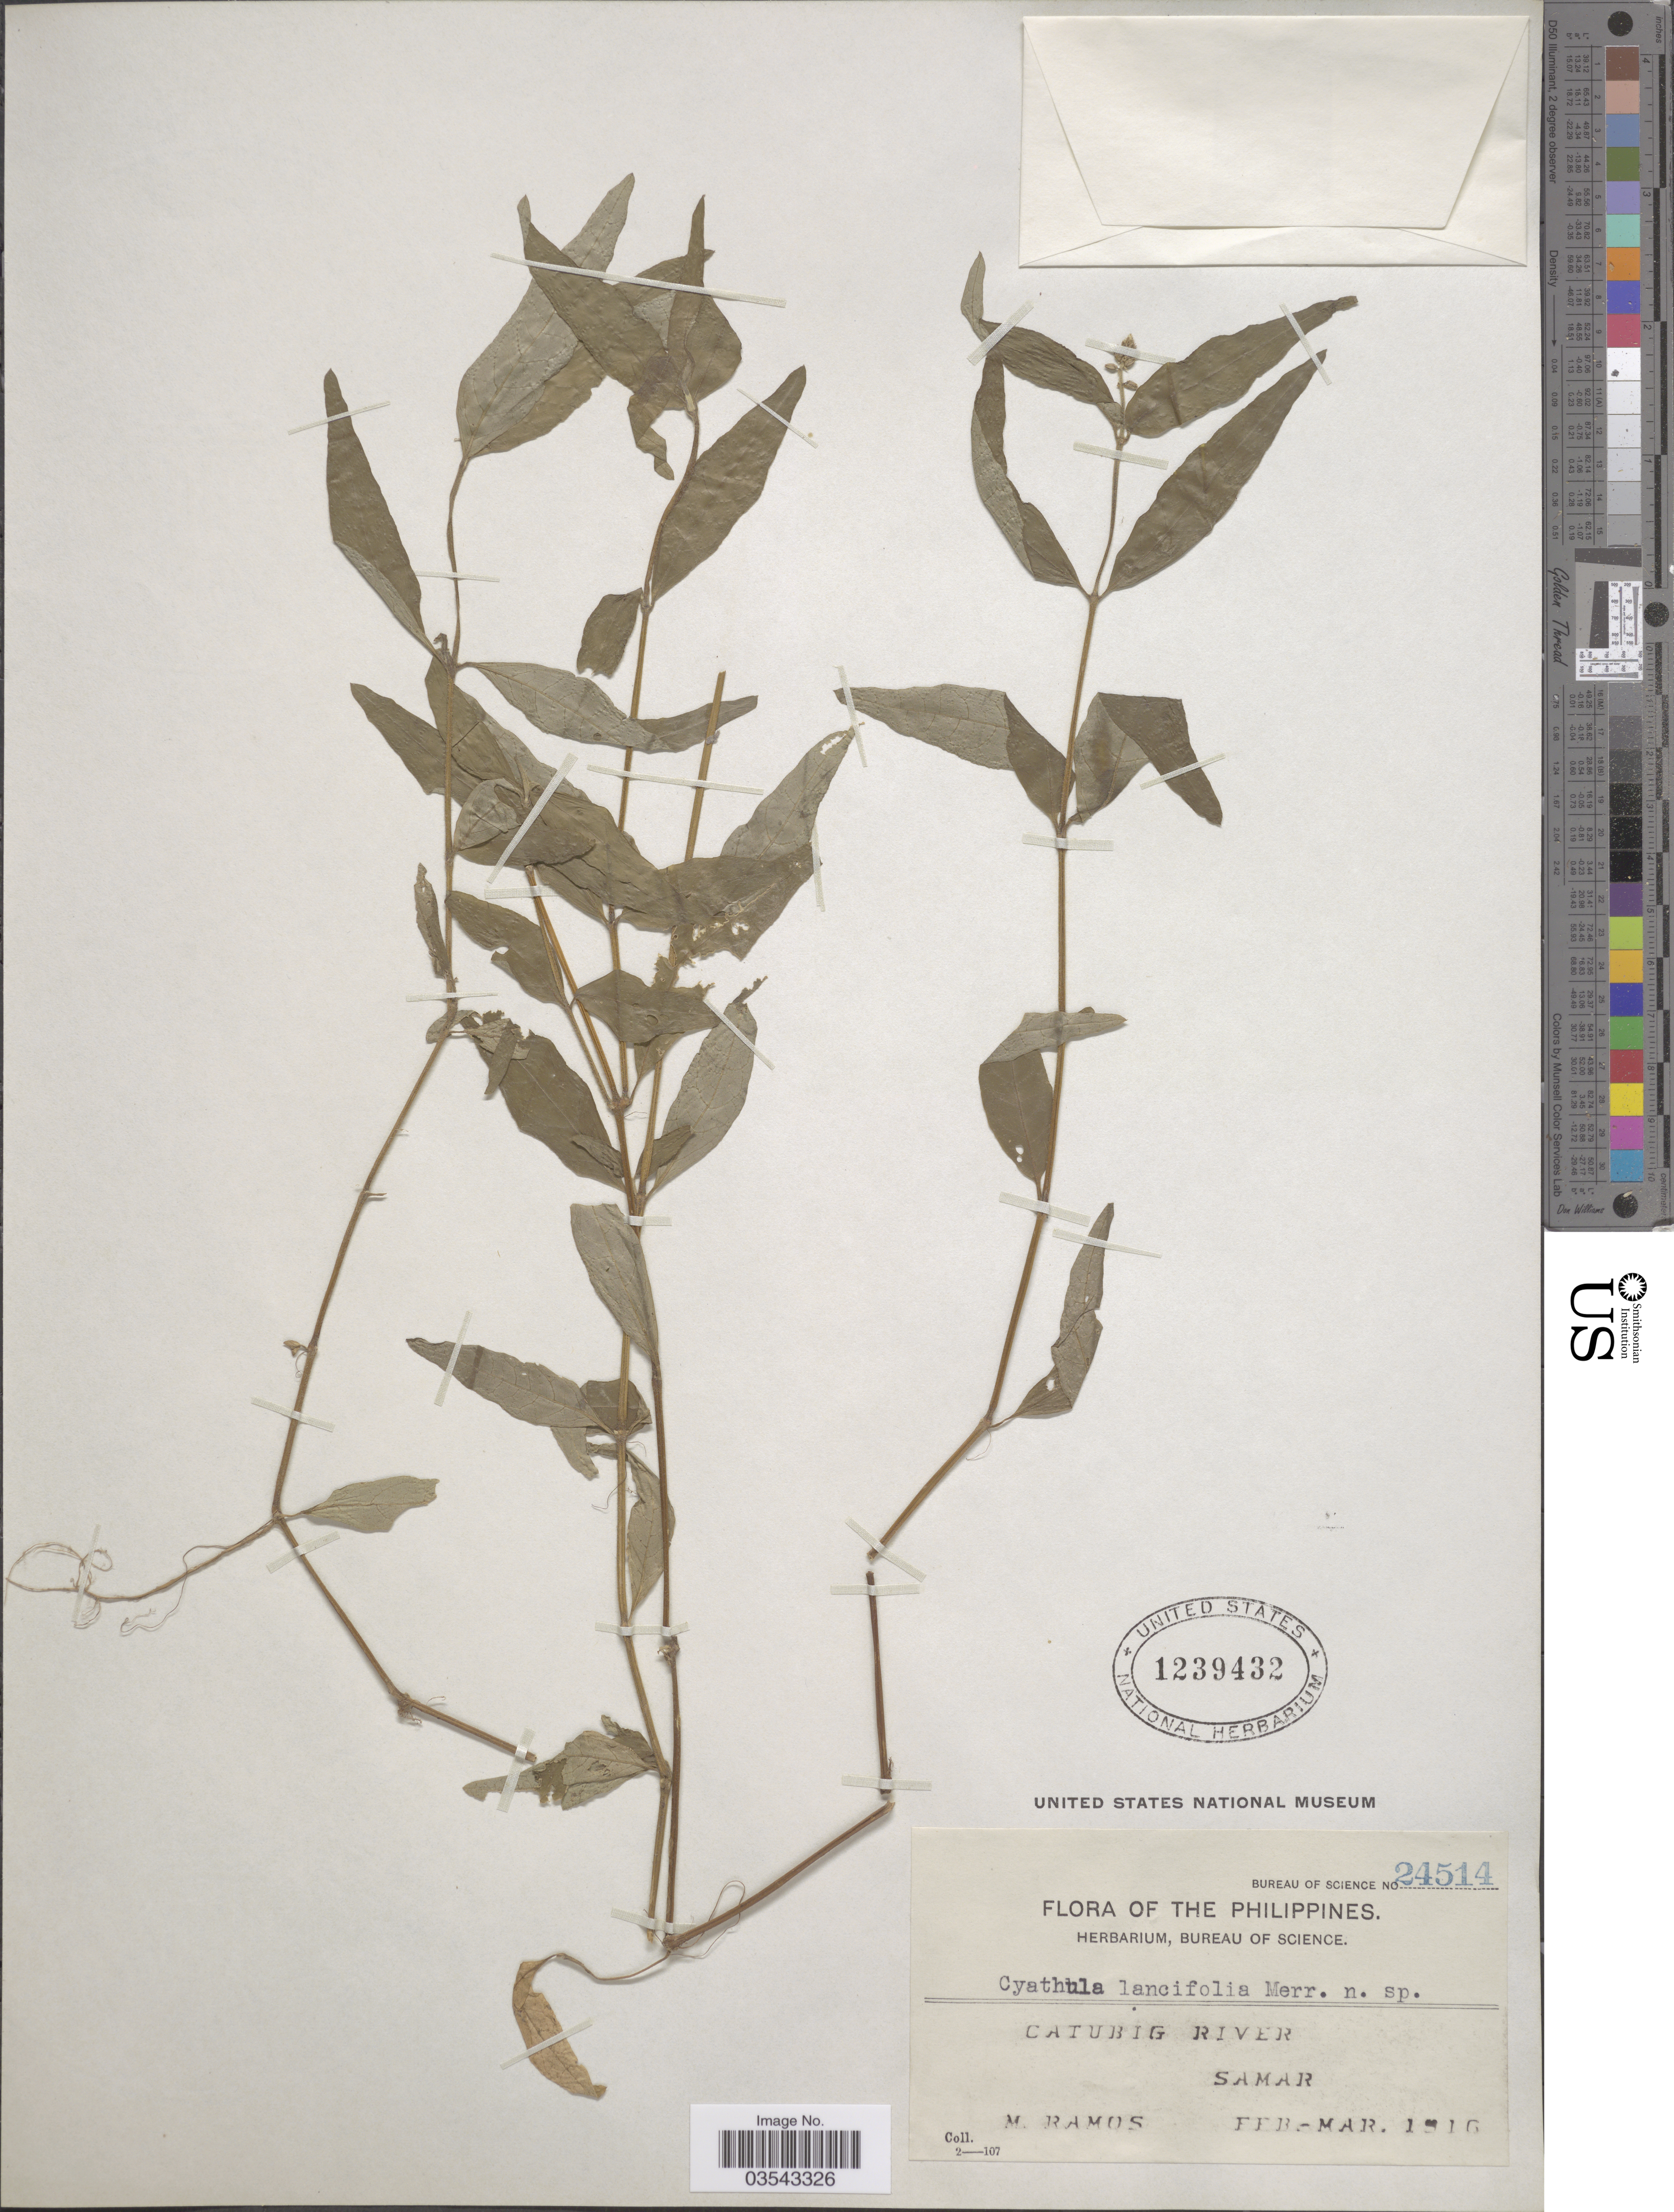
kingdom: Plantae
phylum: Tracheophyta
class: Magnoliopsida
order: Caryophyllales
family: Amaranthaceae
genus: Cyathula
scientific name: Cyathula lancifolia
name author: Merr.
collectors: M. Ramos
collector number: Bureau of Science 24514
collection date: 1916-02/1916-03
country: Philippines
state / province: Eastern Visayas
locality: Catubig River, Samar.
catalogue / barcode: US 1239432